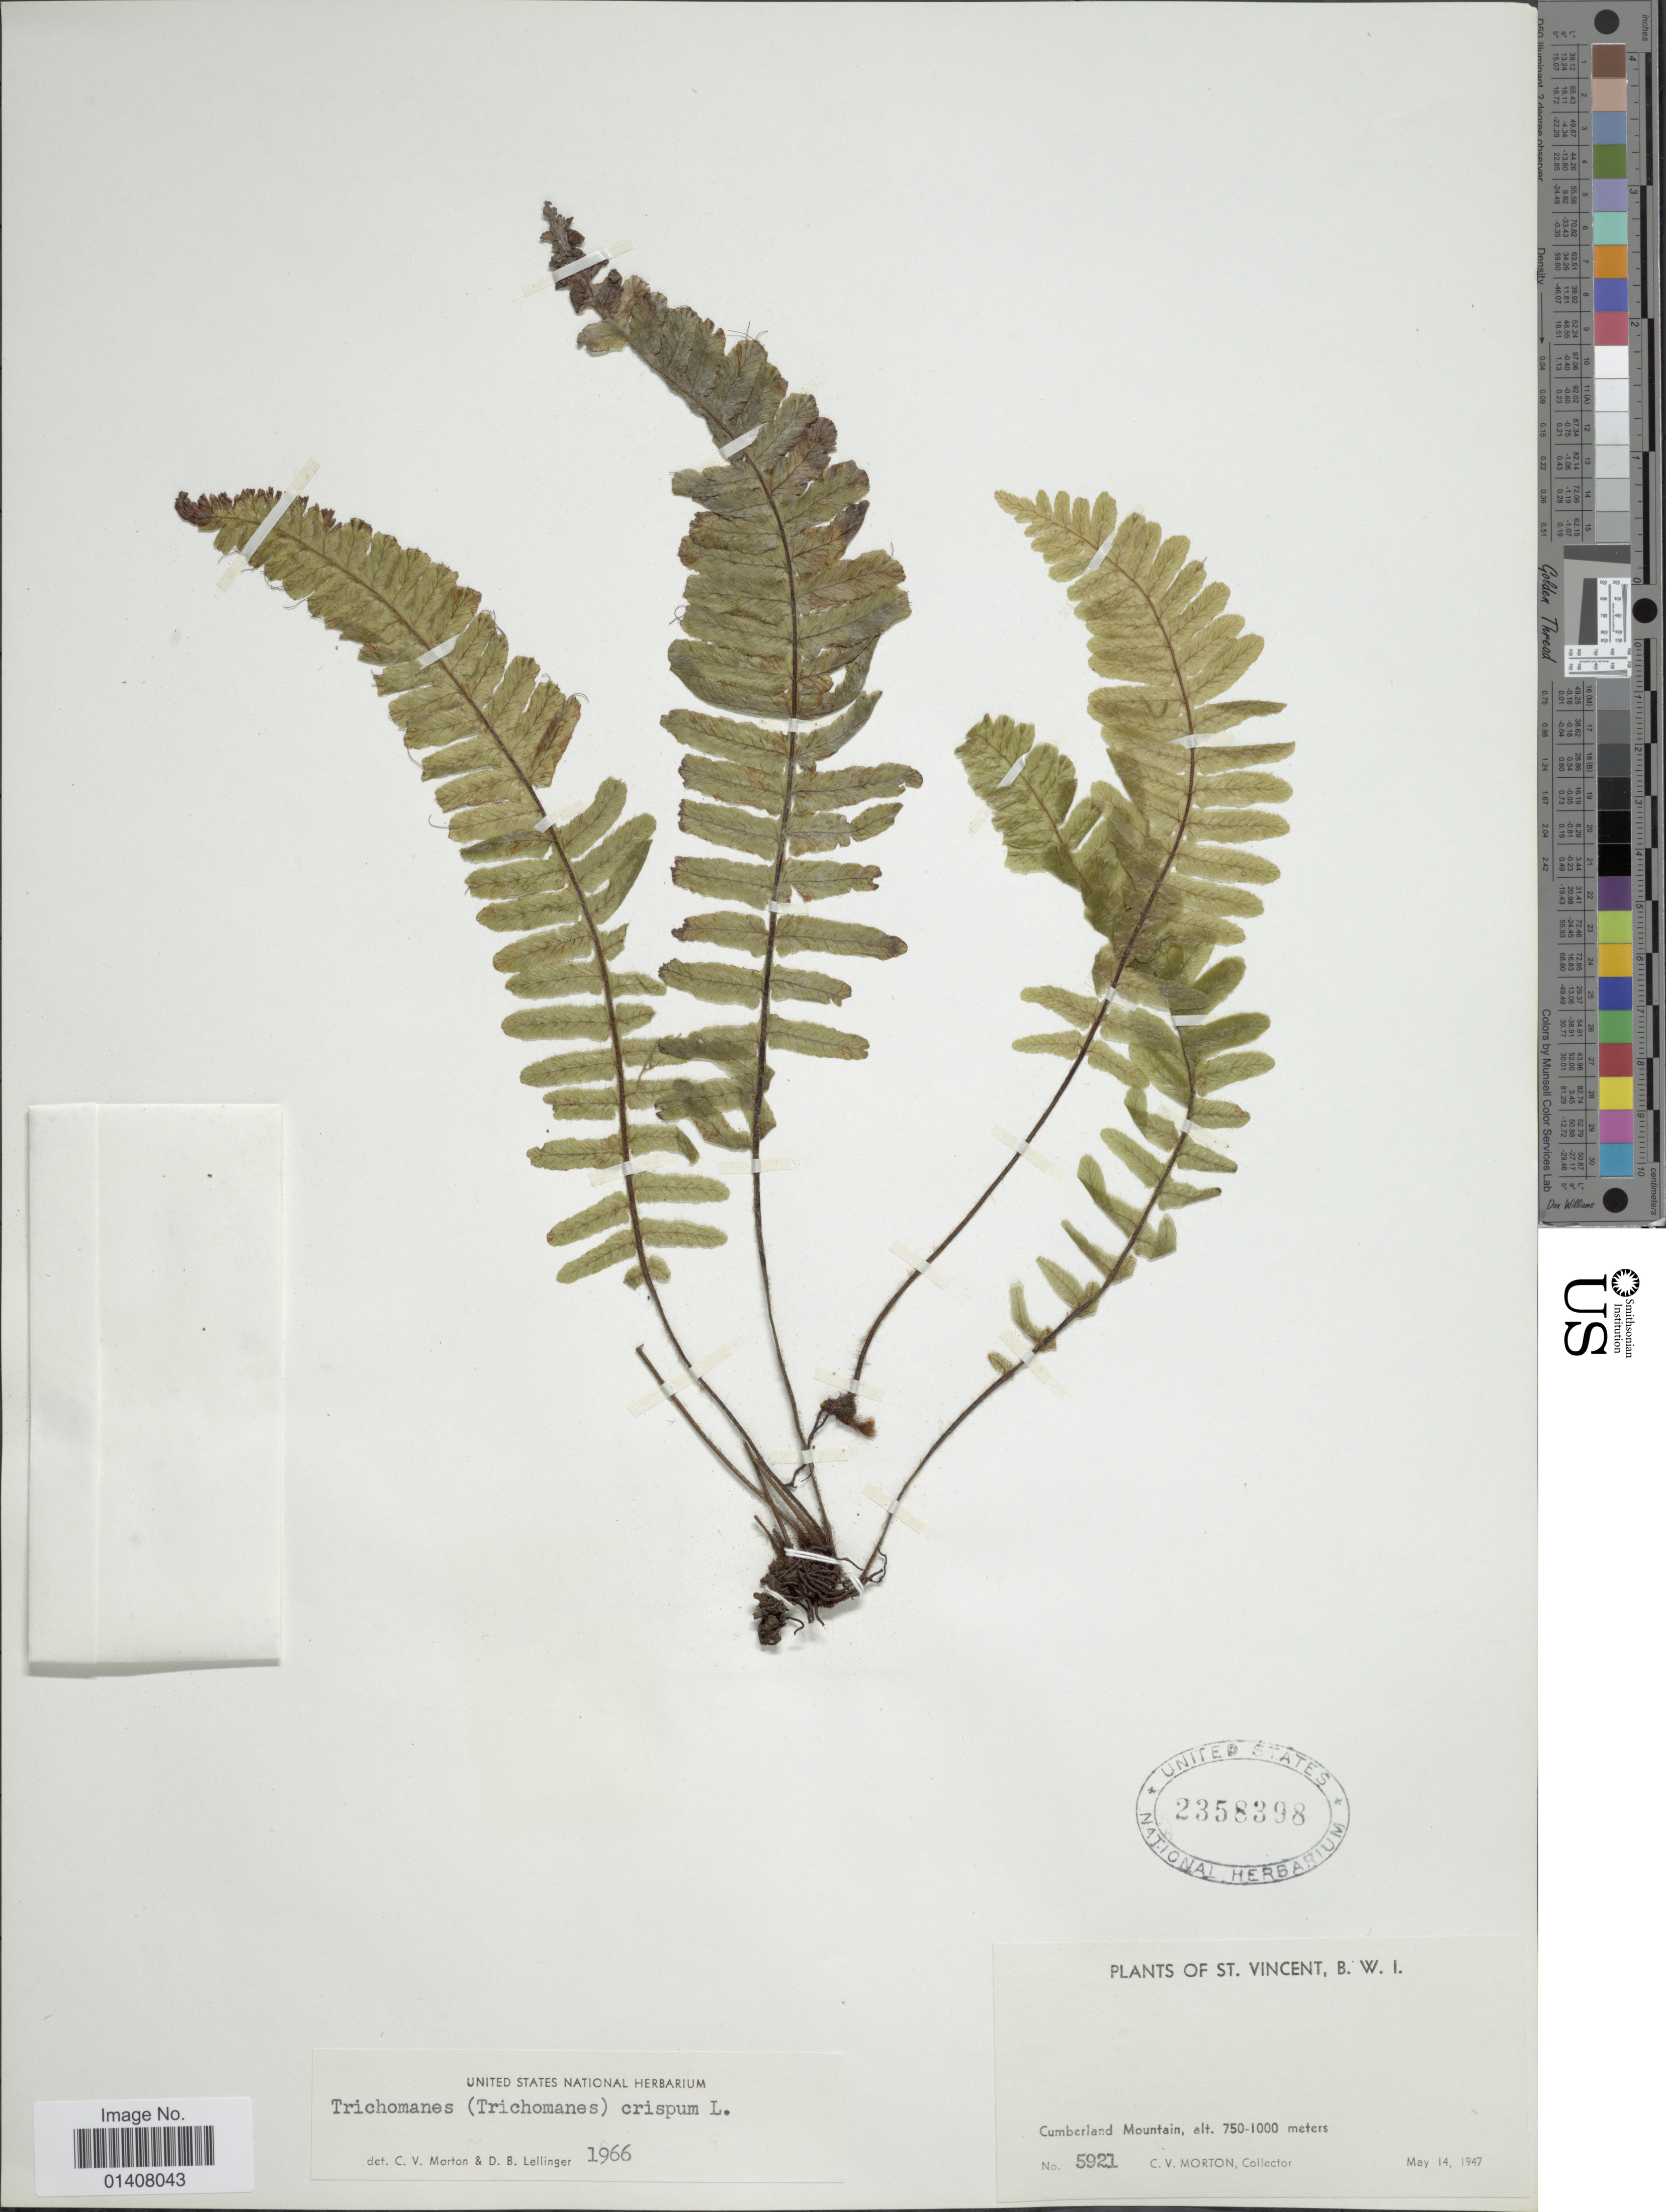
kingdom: Plantae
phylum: Tracheophyta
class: Polypodiopsida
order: Hymenophyllales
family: Hymenophyllaceae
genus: Trichomanes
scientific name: Trichomanes crispum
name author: L.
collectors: C. V. Morton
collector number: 5921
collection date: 1947-05-14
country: St. Vincent - Grenadines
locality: St. Vincent, B.W.I., Cumberland Mountain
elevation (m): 750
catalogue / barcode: US 2358398